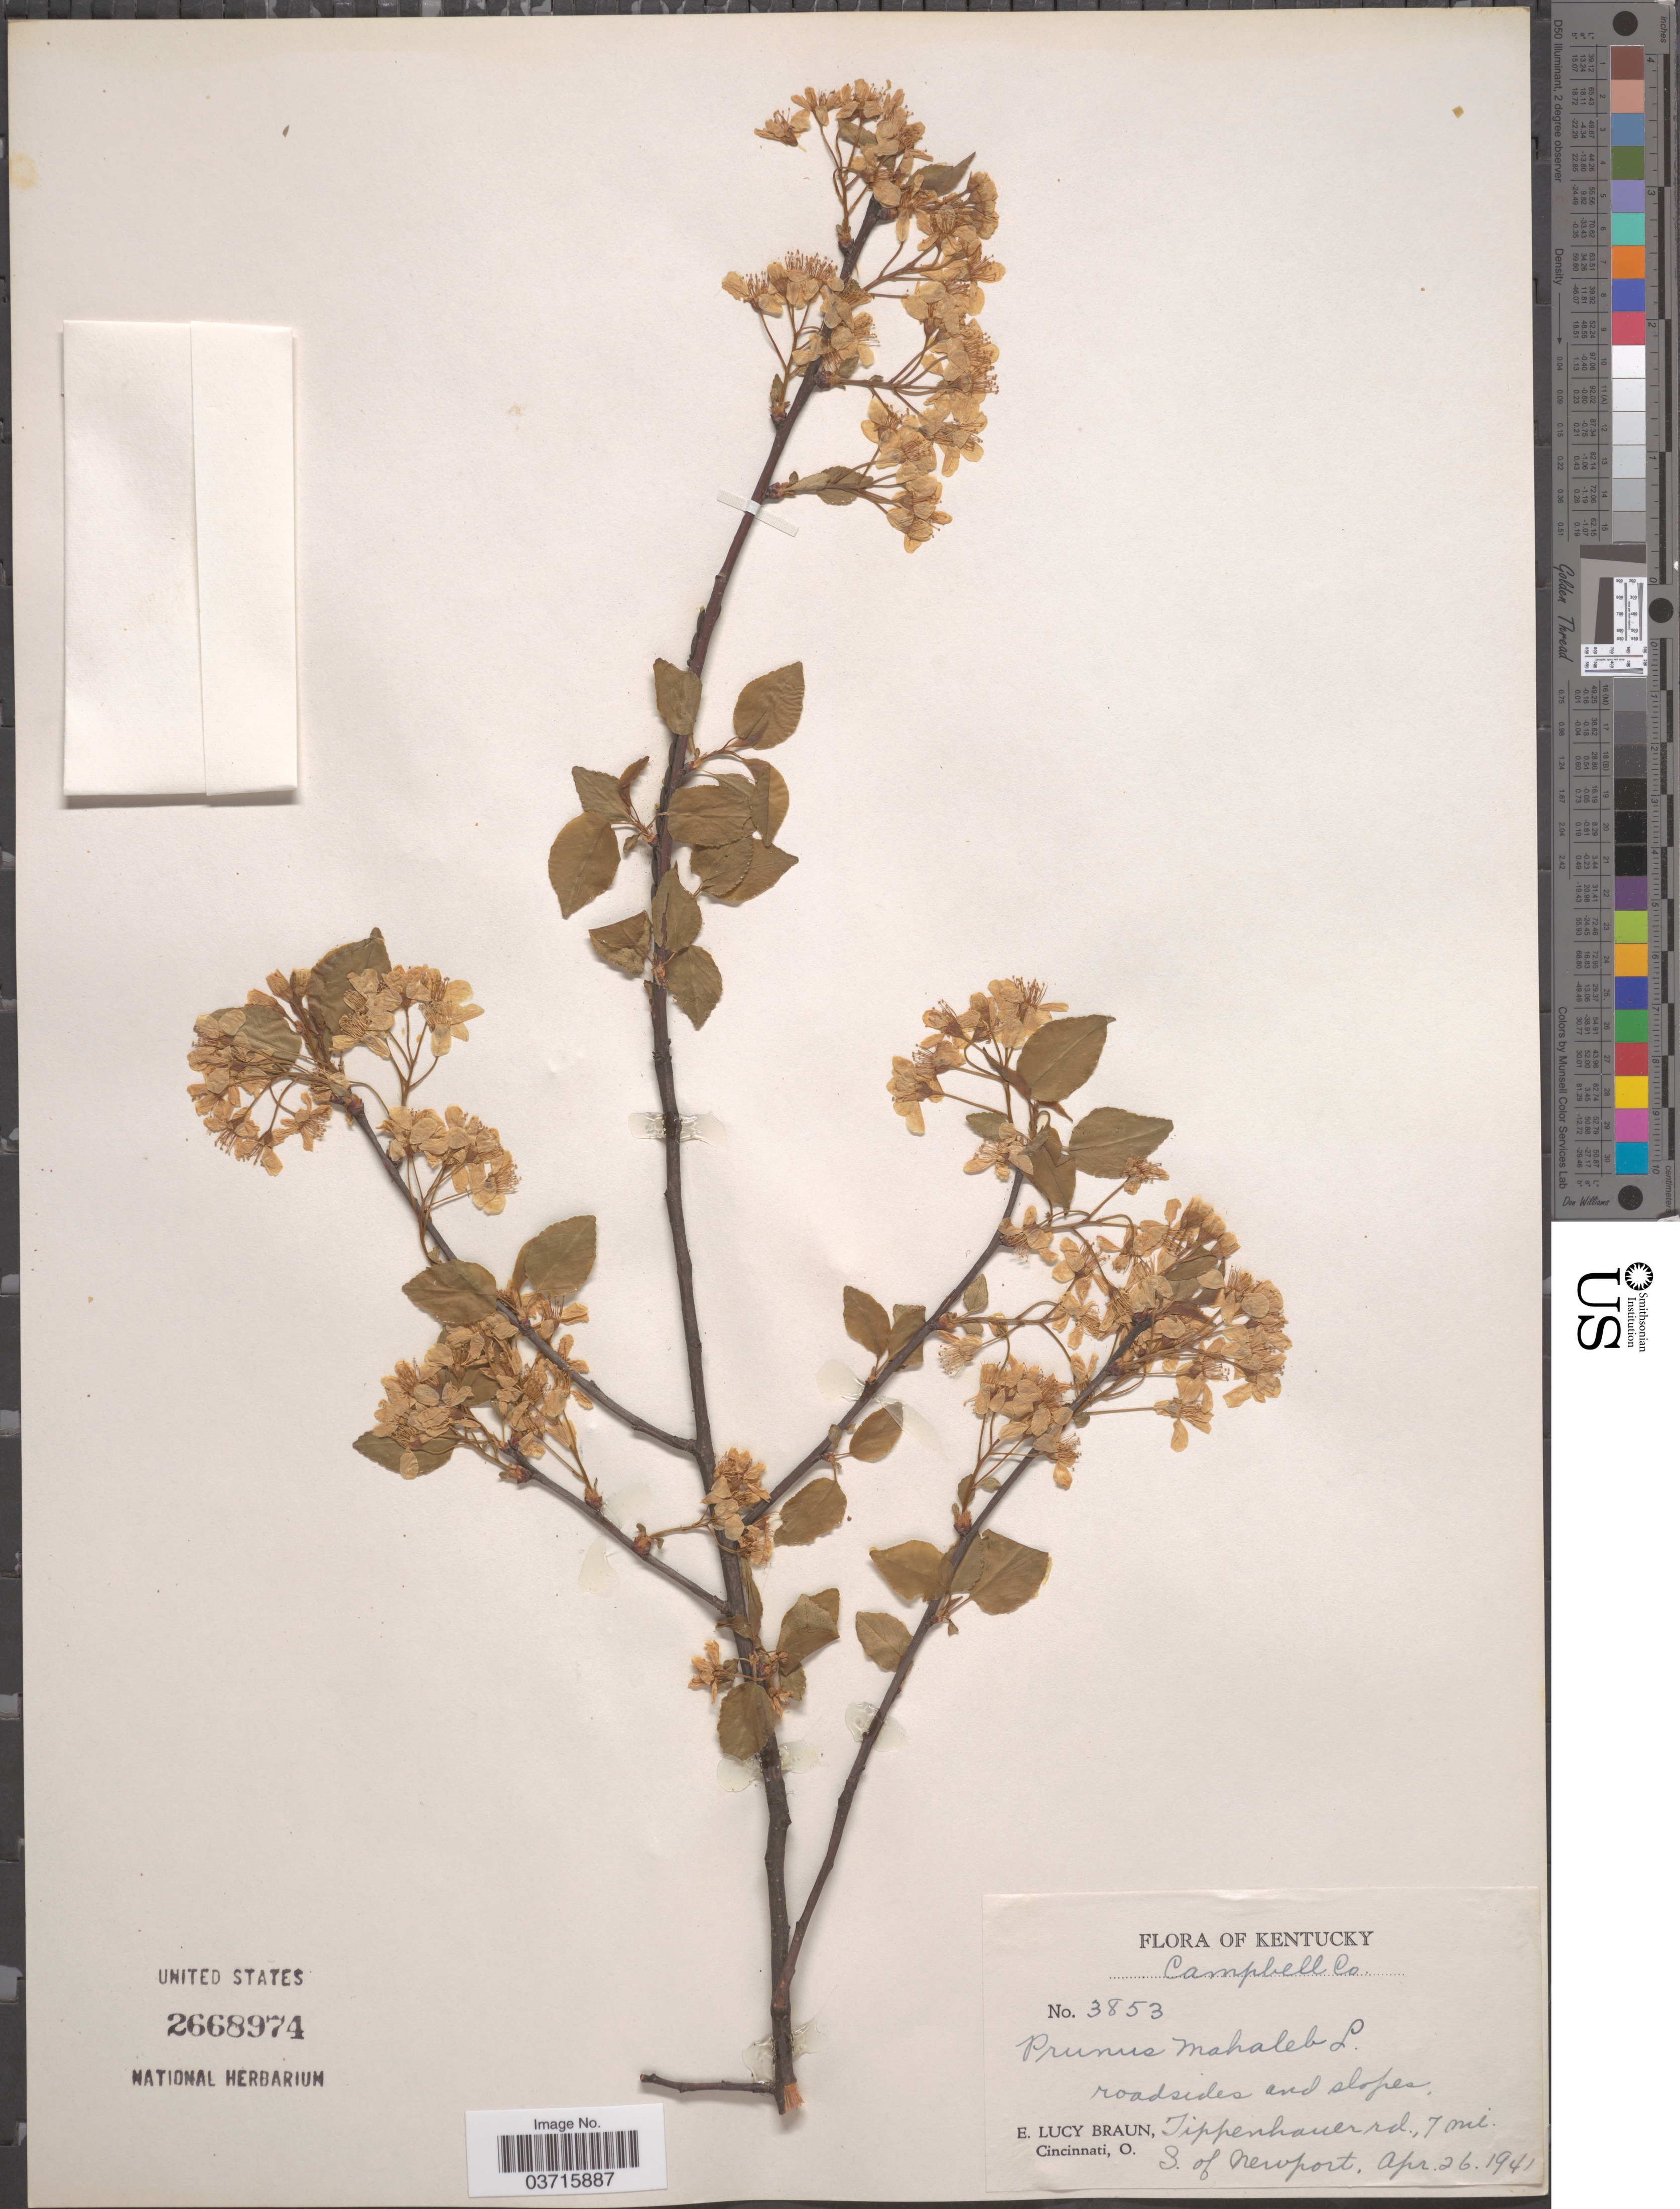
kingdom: Plantae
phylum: Tracheophyta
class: Magnoliopsida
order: Rosales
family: Rosaceae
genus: Prunus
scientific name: Prunus mahaleb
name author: L.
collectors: E. L. Braun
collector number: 3853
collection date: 1941-04-26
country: United States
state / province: Kentucky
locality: Campbell Co. Tippenhauer rd., 7 mi. S. of Newport.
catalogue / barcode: US 2668974